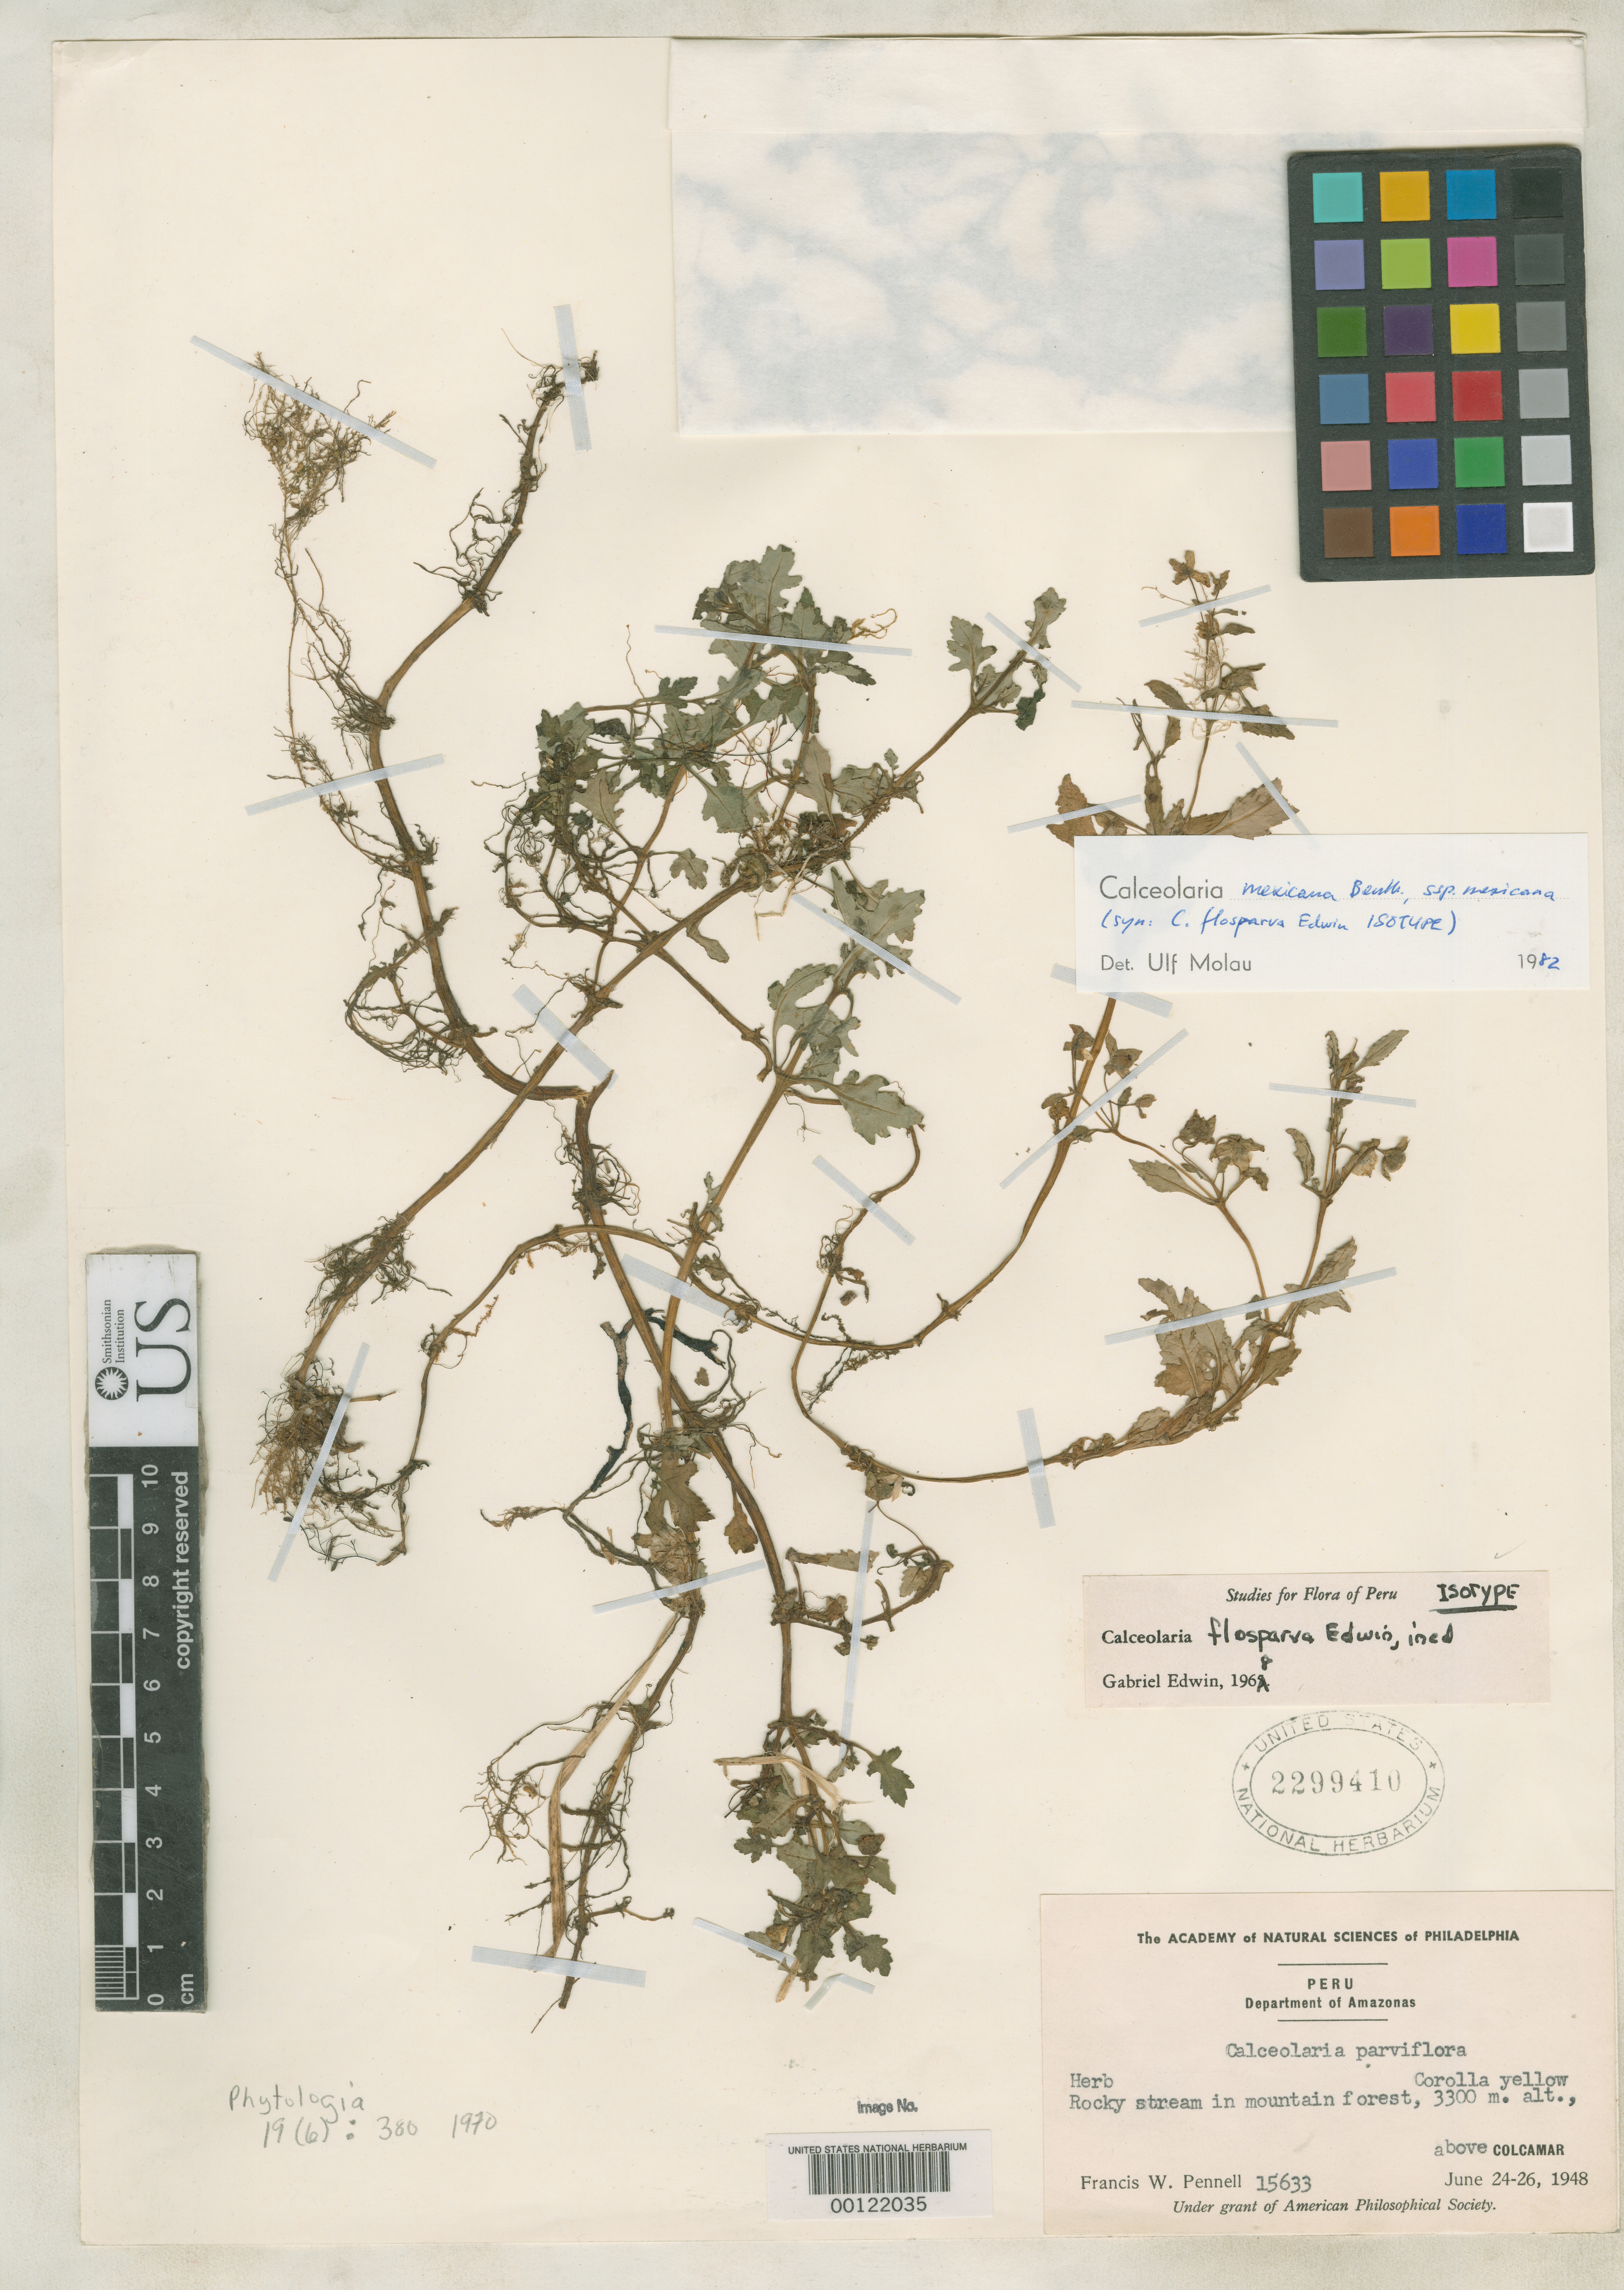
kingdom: Plantae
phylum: Tracheophyta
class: Magnoliopsida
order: Lamiales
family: Calceolariaceae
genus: Calceolaria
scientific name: Calceolaria flosparva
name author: Edwin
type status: Isotype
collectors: F. W. Pennell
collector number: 15633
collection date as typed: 24 Jun 1948 to 26 Jun 1948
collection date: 1948-06-24/1948-06-26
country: Peru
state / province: Amazonas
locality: Colcamar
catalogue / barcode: US 2299410